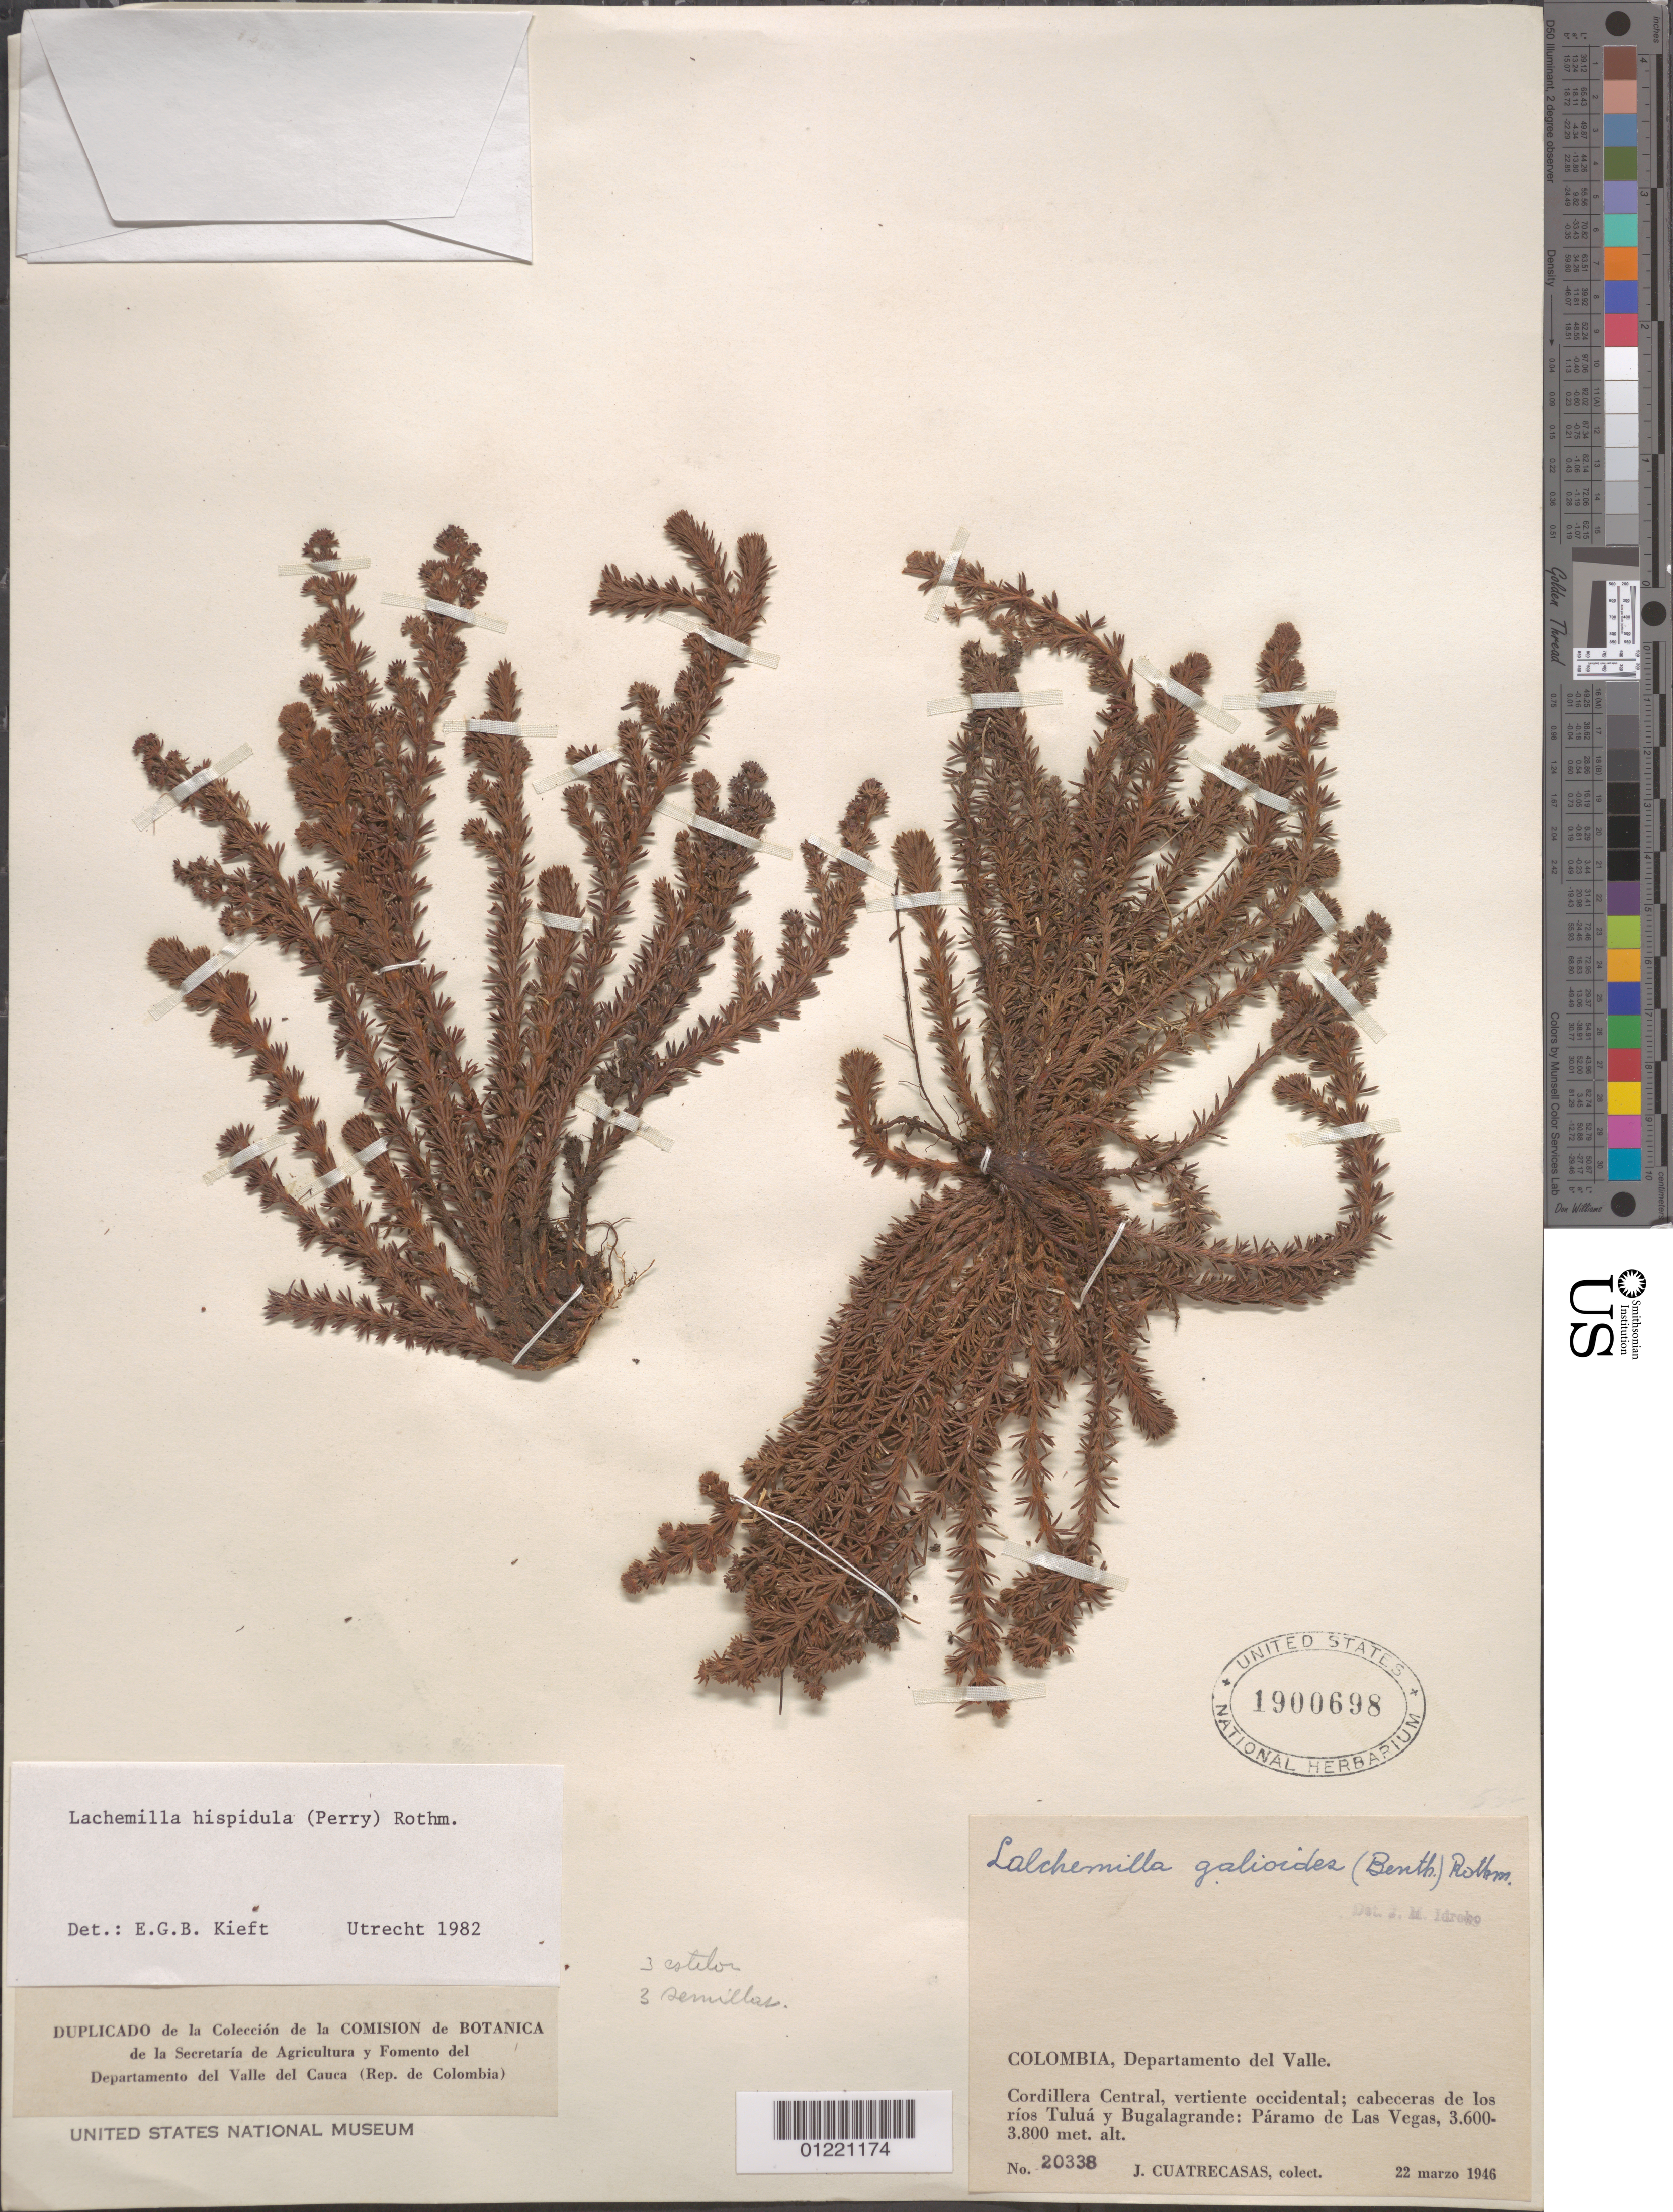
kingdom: Plantae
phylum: Tracheophyta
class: Magnoliopsida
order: Rosales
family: Rosaceae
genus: Lachemilla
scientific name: Lachemilla hispidula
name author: (L.M. Perry) Rothm.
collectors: J. Cuatrecasas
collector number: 20338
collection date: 1946-03-22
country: Colombia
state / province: Valle del Cauca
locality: Cordillera Central, vertiente occidental, cabeceras de los ríos Tuluá y Bugalagrande. Páramo de Las Vegas.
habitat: paramo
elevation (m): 3600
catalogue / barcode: US 1900698